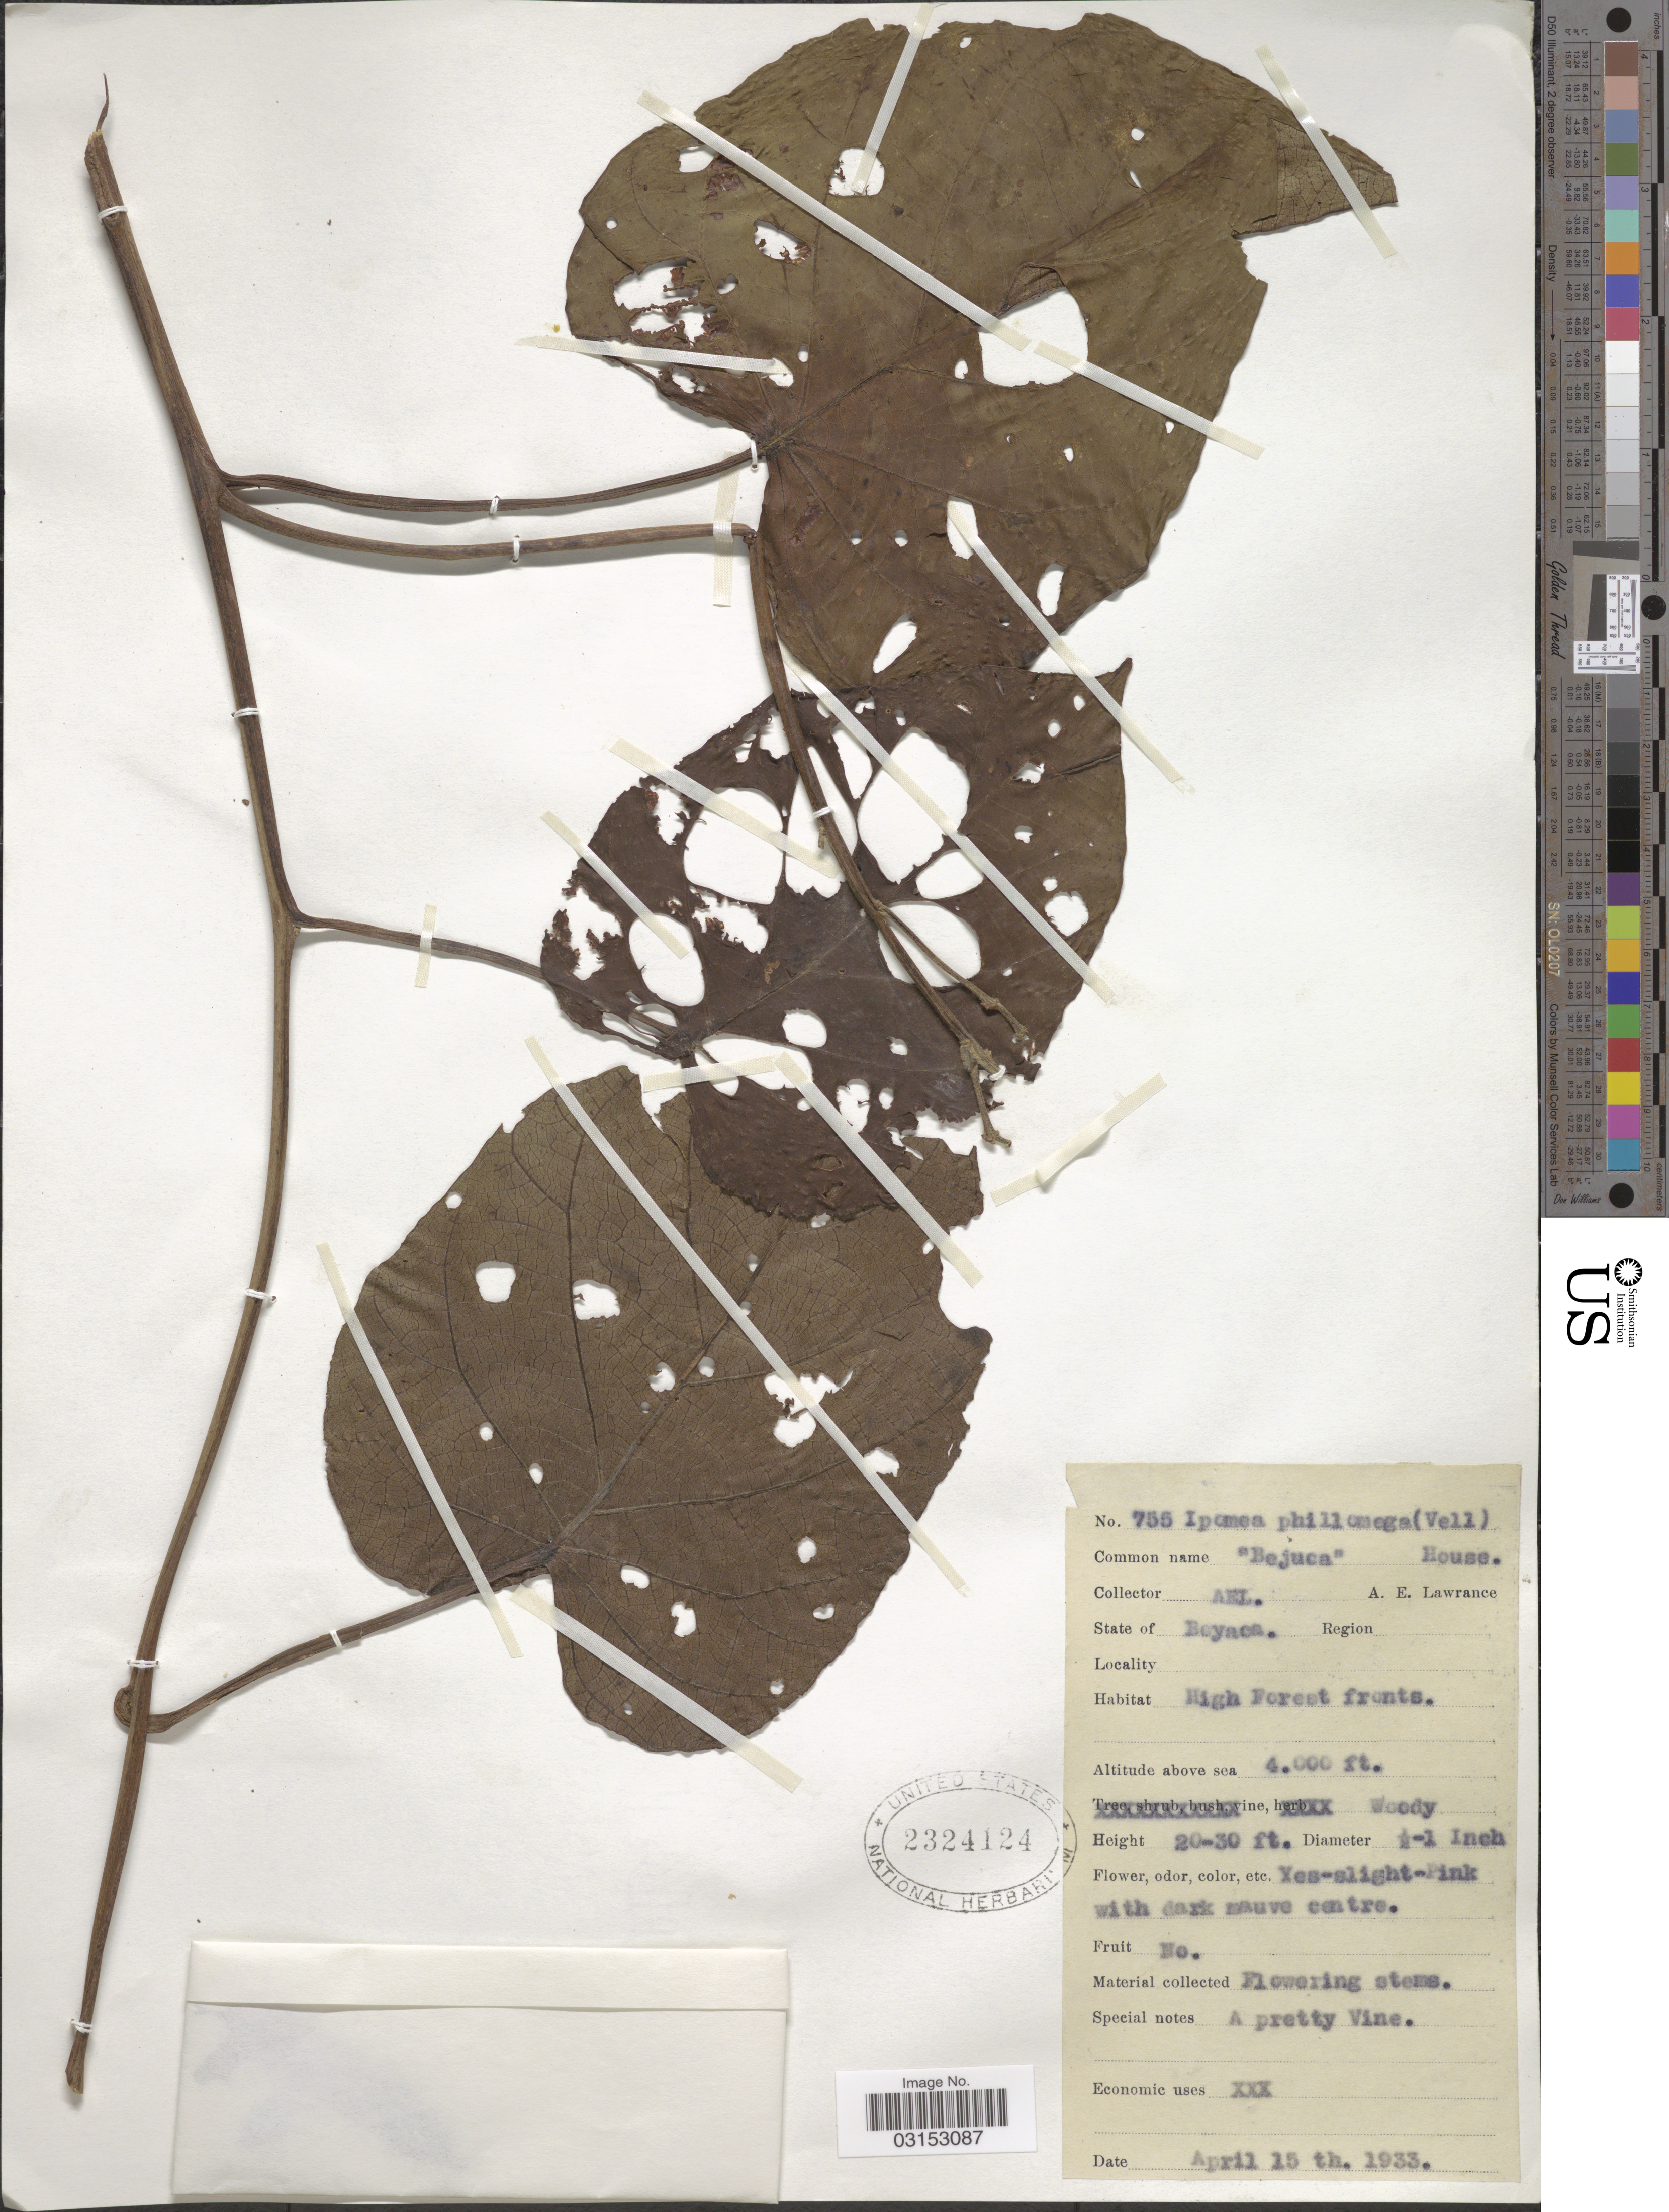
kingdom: Plantae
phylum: Tracheophyta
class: Magnoliopsida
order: Solanales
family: Convolvulaceae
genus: Ipomoea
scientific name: Ipomoea pterodes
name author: Choisy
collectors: A. Lawrance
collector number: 755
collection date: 1933-04-15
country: Colombia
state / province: Boyacá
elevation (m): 1219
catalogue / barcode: US 2324124